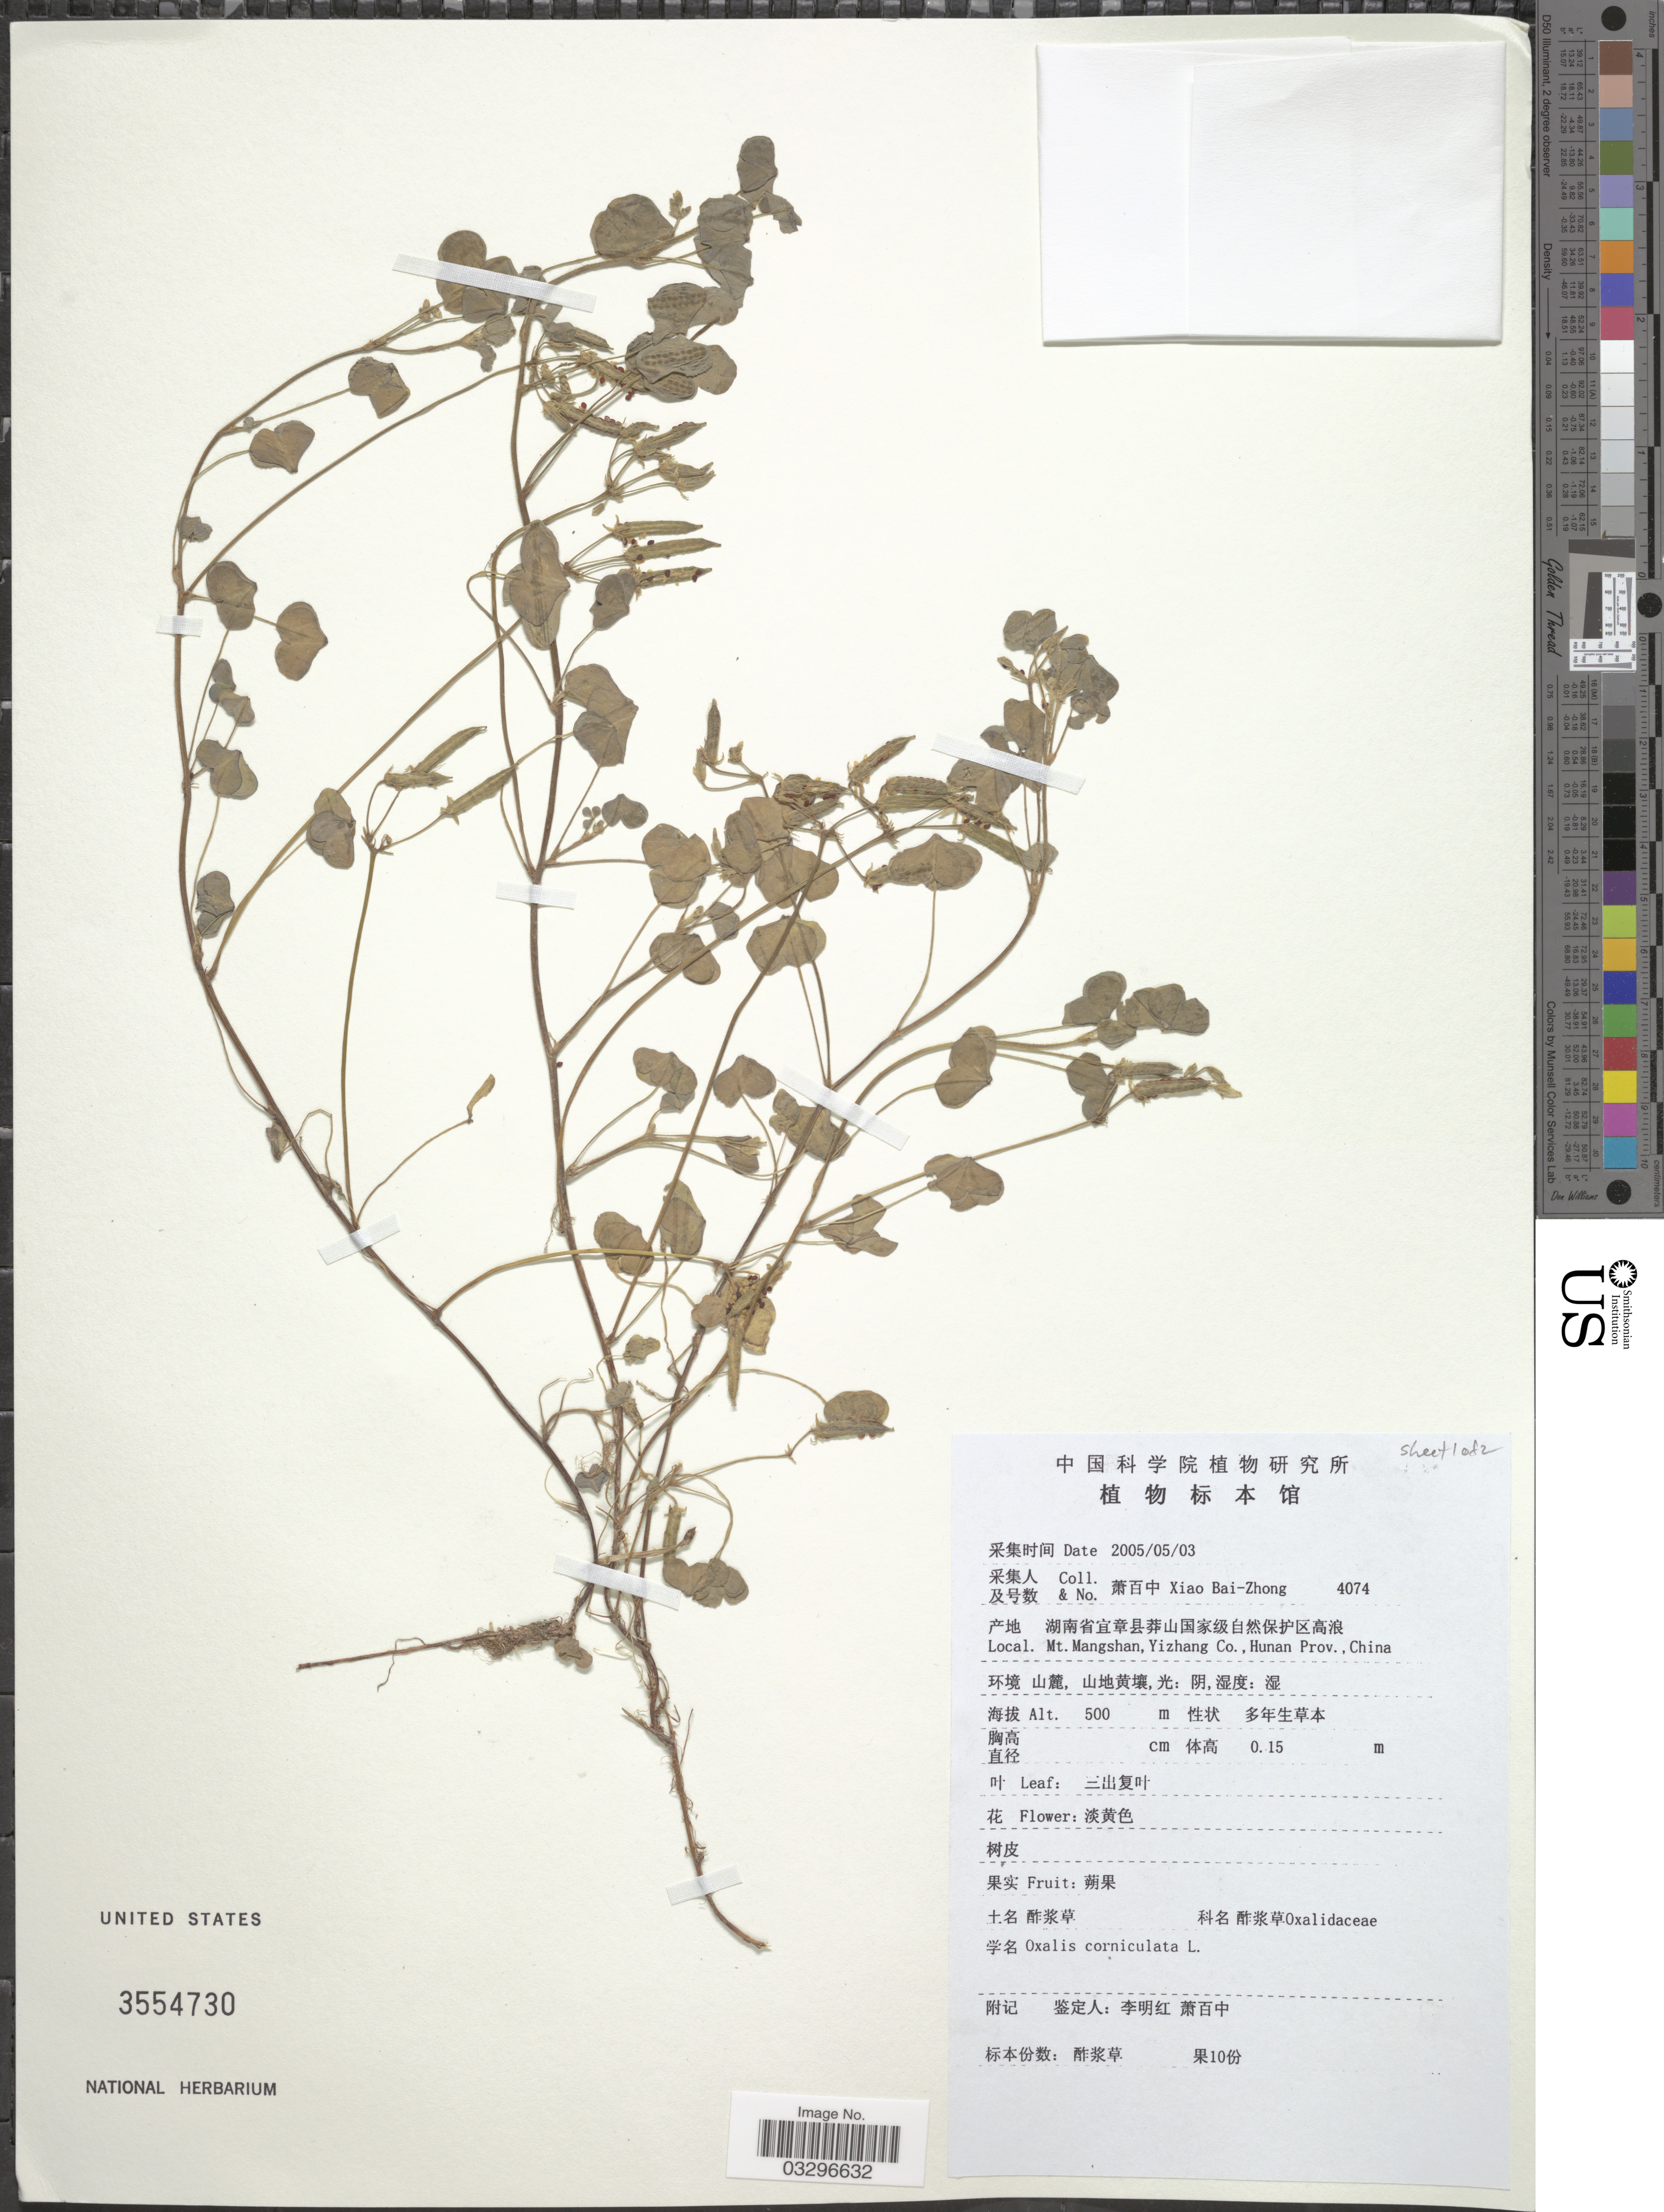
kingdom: Plantae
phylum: Tracheophyta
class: Magnoliopsida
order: Oxalidales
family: Oxalidaceae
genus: Oxalis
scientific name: Oxalis corniculata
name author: L.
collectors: B. Z. Xiao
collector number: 4074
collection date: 2005-05-03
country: China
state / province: Hunan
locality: Mt. Mangshan, Yizhang Co., Hunan Prov.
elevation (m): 500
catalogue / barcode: US 3554730